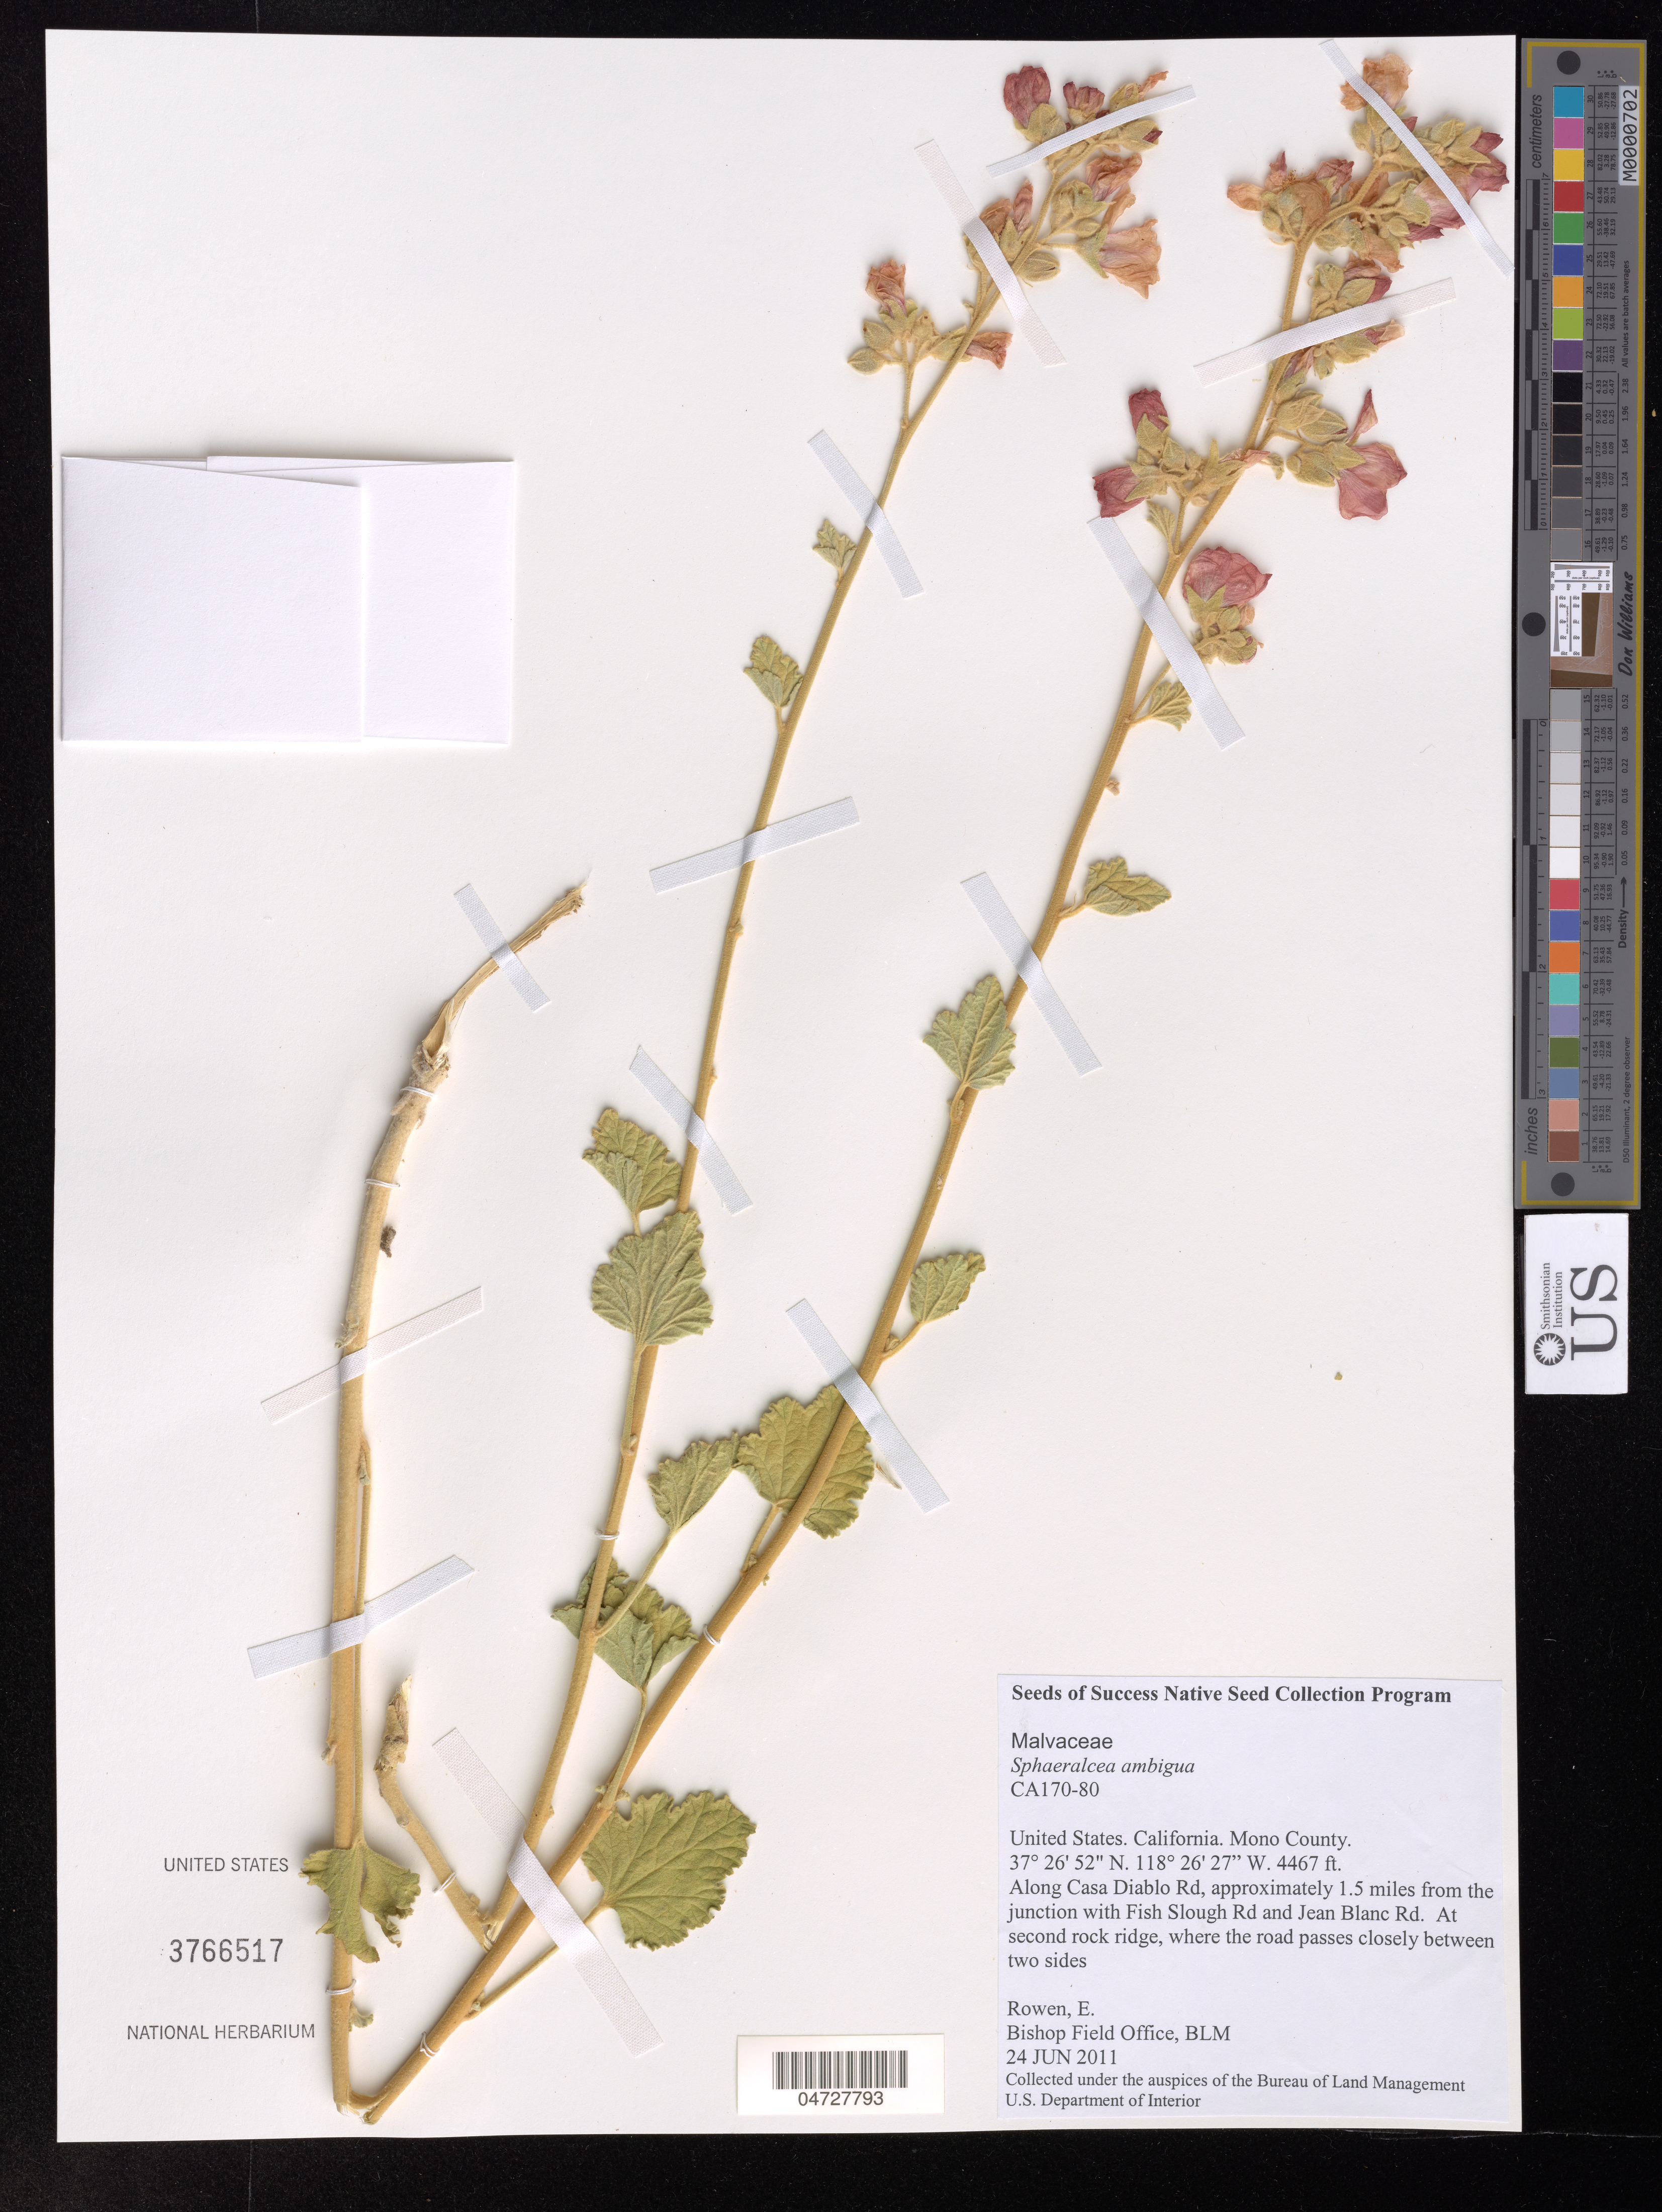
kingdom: Plantae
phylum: Tracheophyta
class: Magnoliopsida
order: Malvales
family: Malvaceae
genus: Sphaeralcea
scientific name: Sphaeralcea ambigua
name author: A. Gray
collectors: E. Rowen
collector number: CA170-80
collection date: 2011-06-24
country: United States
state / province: California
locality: Mono County. Along Casa Diablo Rd, approximately 1.5 miles from the junction with Fish Slough Rd and Jean Blanc Rd. At second rock ridge, where the road passes closely between two sides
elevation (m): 1362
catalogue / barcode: US 3766517